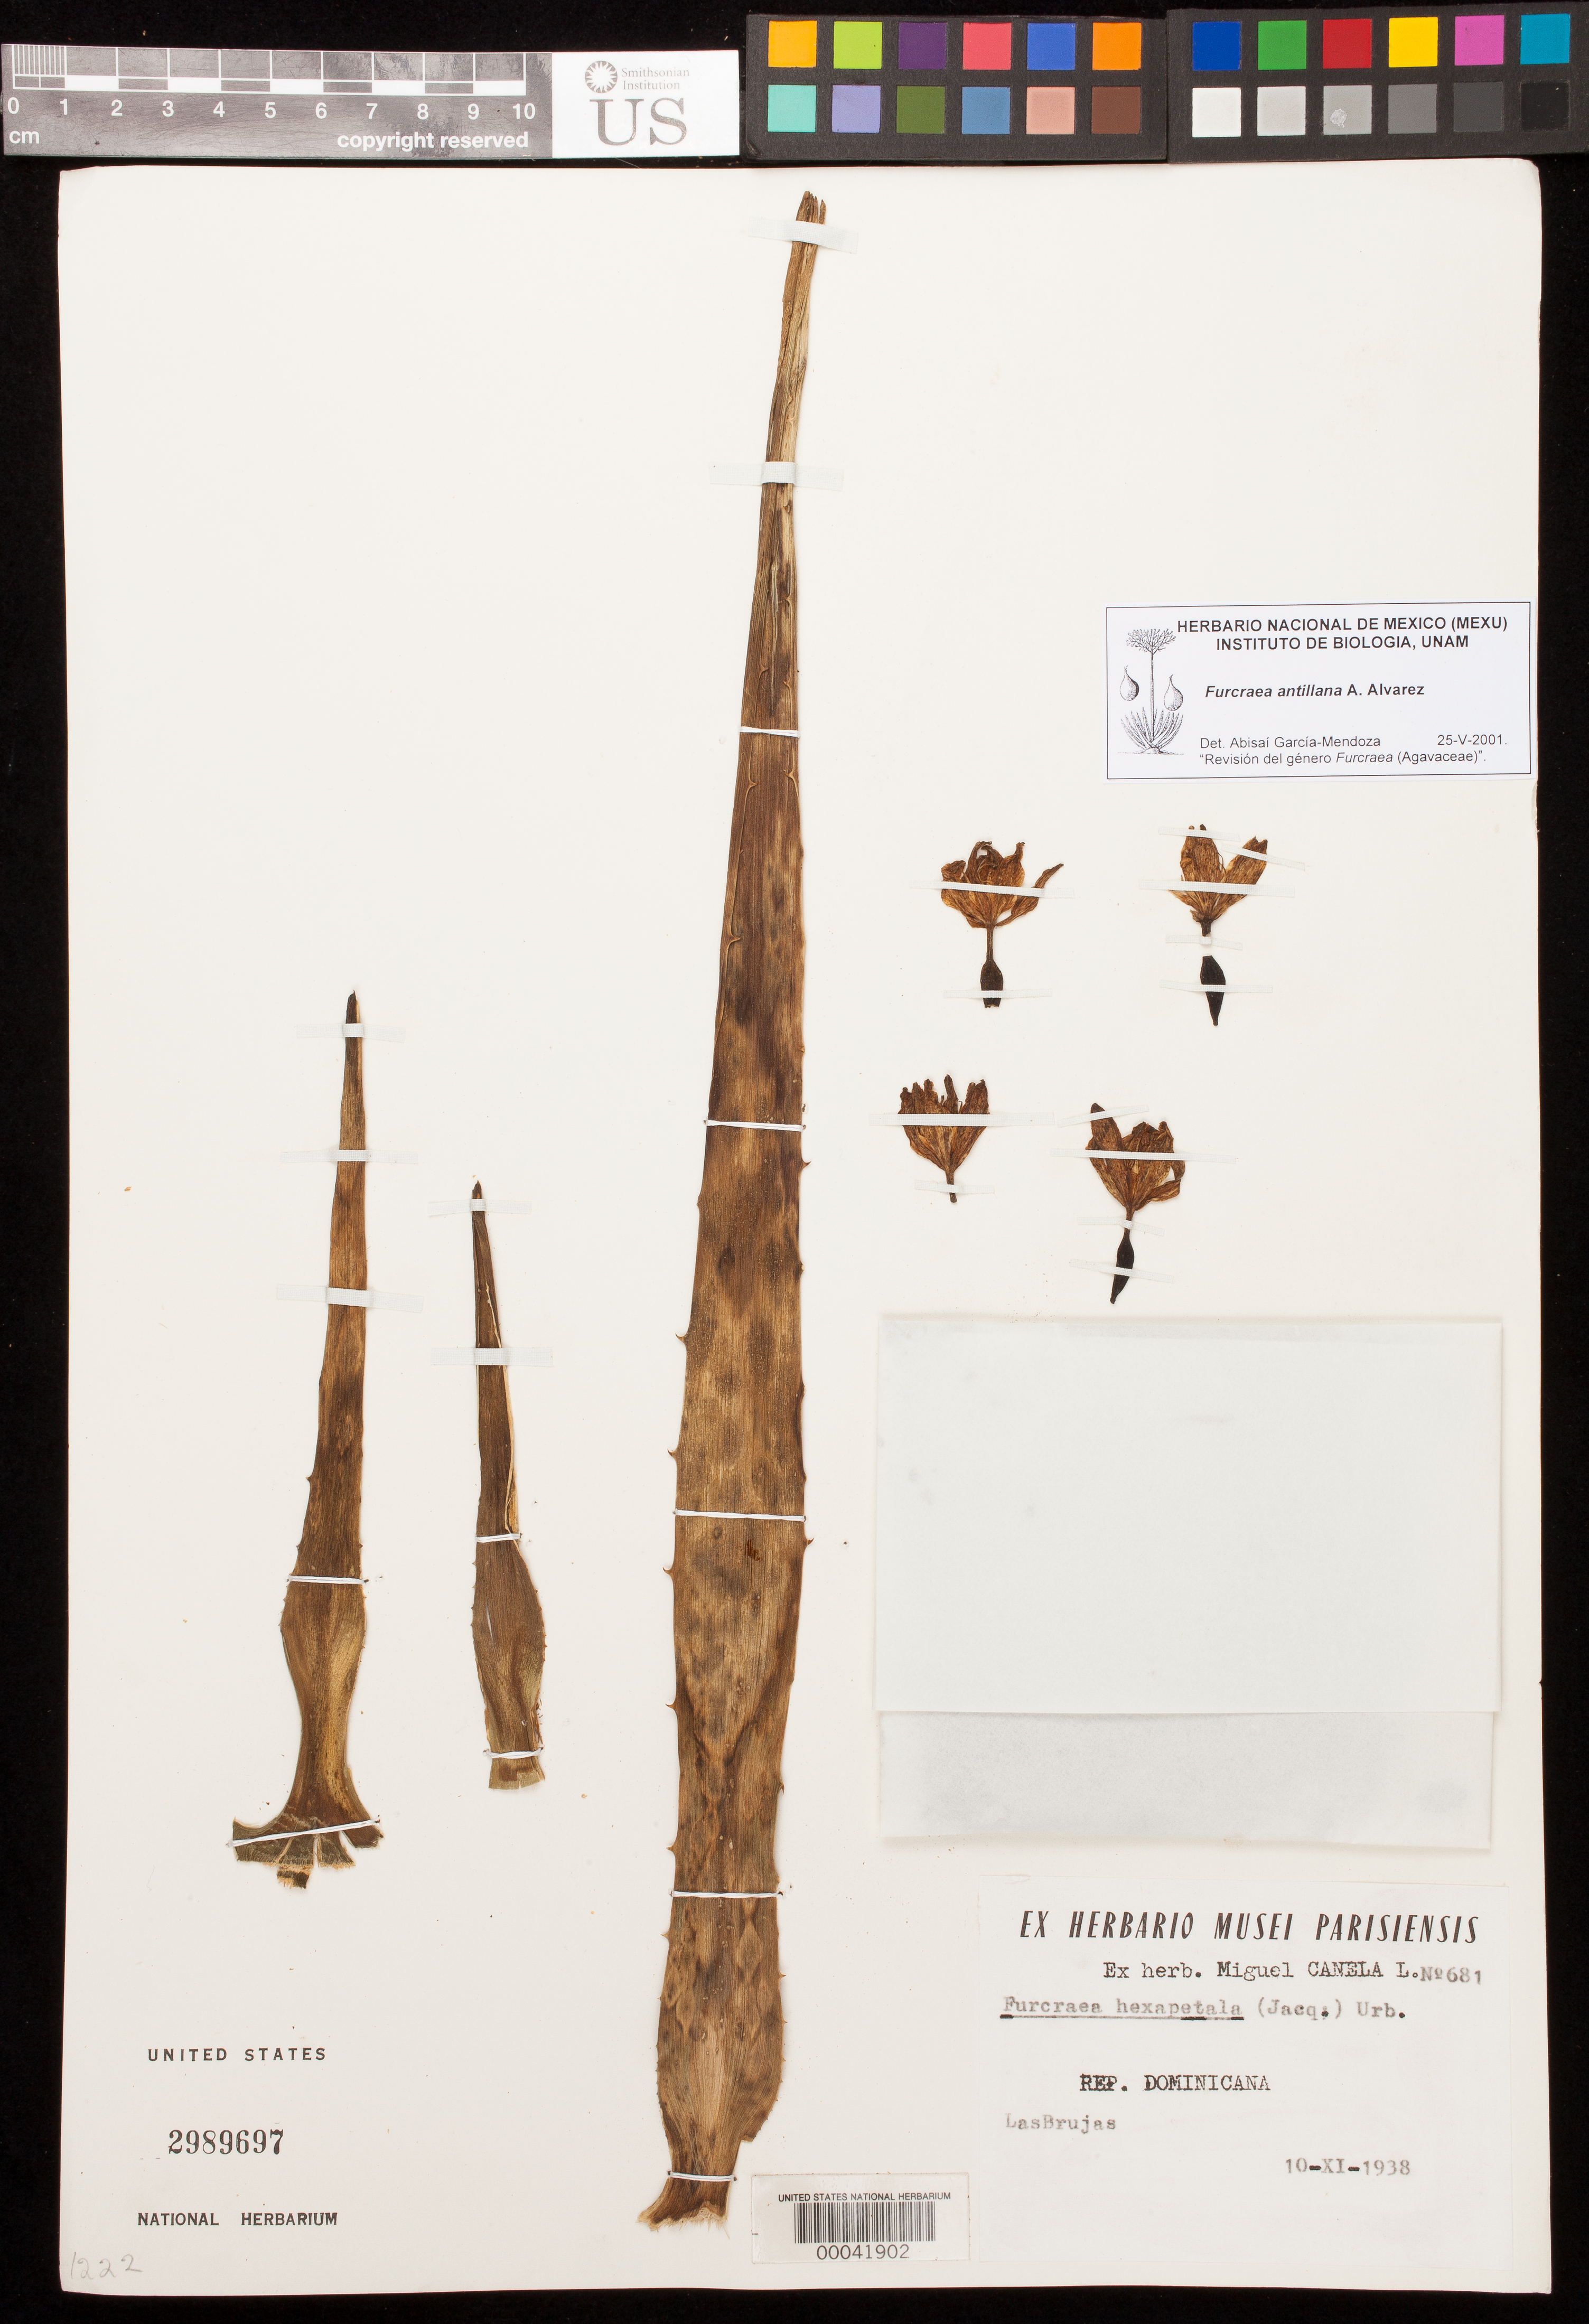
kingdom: Plantae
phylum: Tracheophyta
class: Liliopsida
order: Asparagales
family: Asparagaceae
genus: Furcraea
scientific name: Furcraea antillana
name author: A. Alvarez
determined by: García-Mendoza, A.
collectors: ex herb. M. Canela-L.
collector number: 681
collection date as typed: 10-XI-1938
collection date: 1938-11-10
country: Dominican Republic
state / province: Santiago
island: Hispaniola Island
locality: Las Brujas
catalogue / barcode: US 2989697